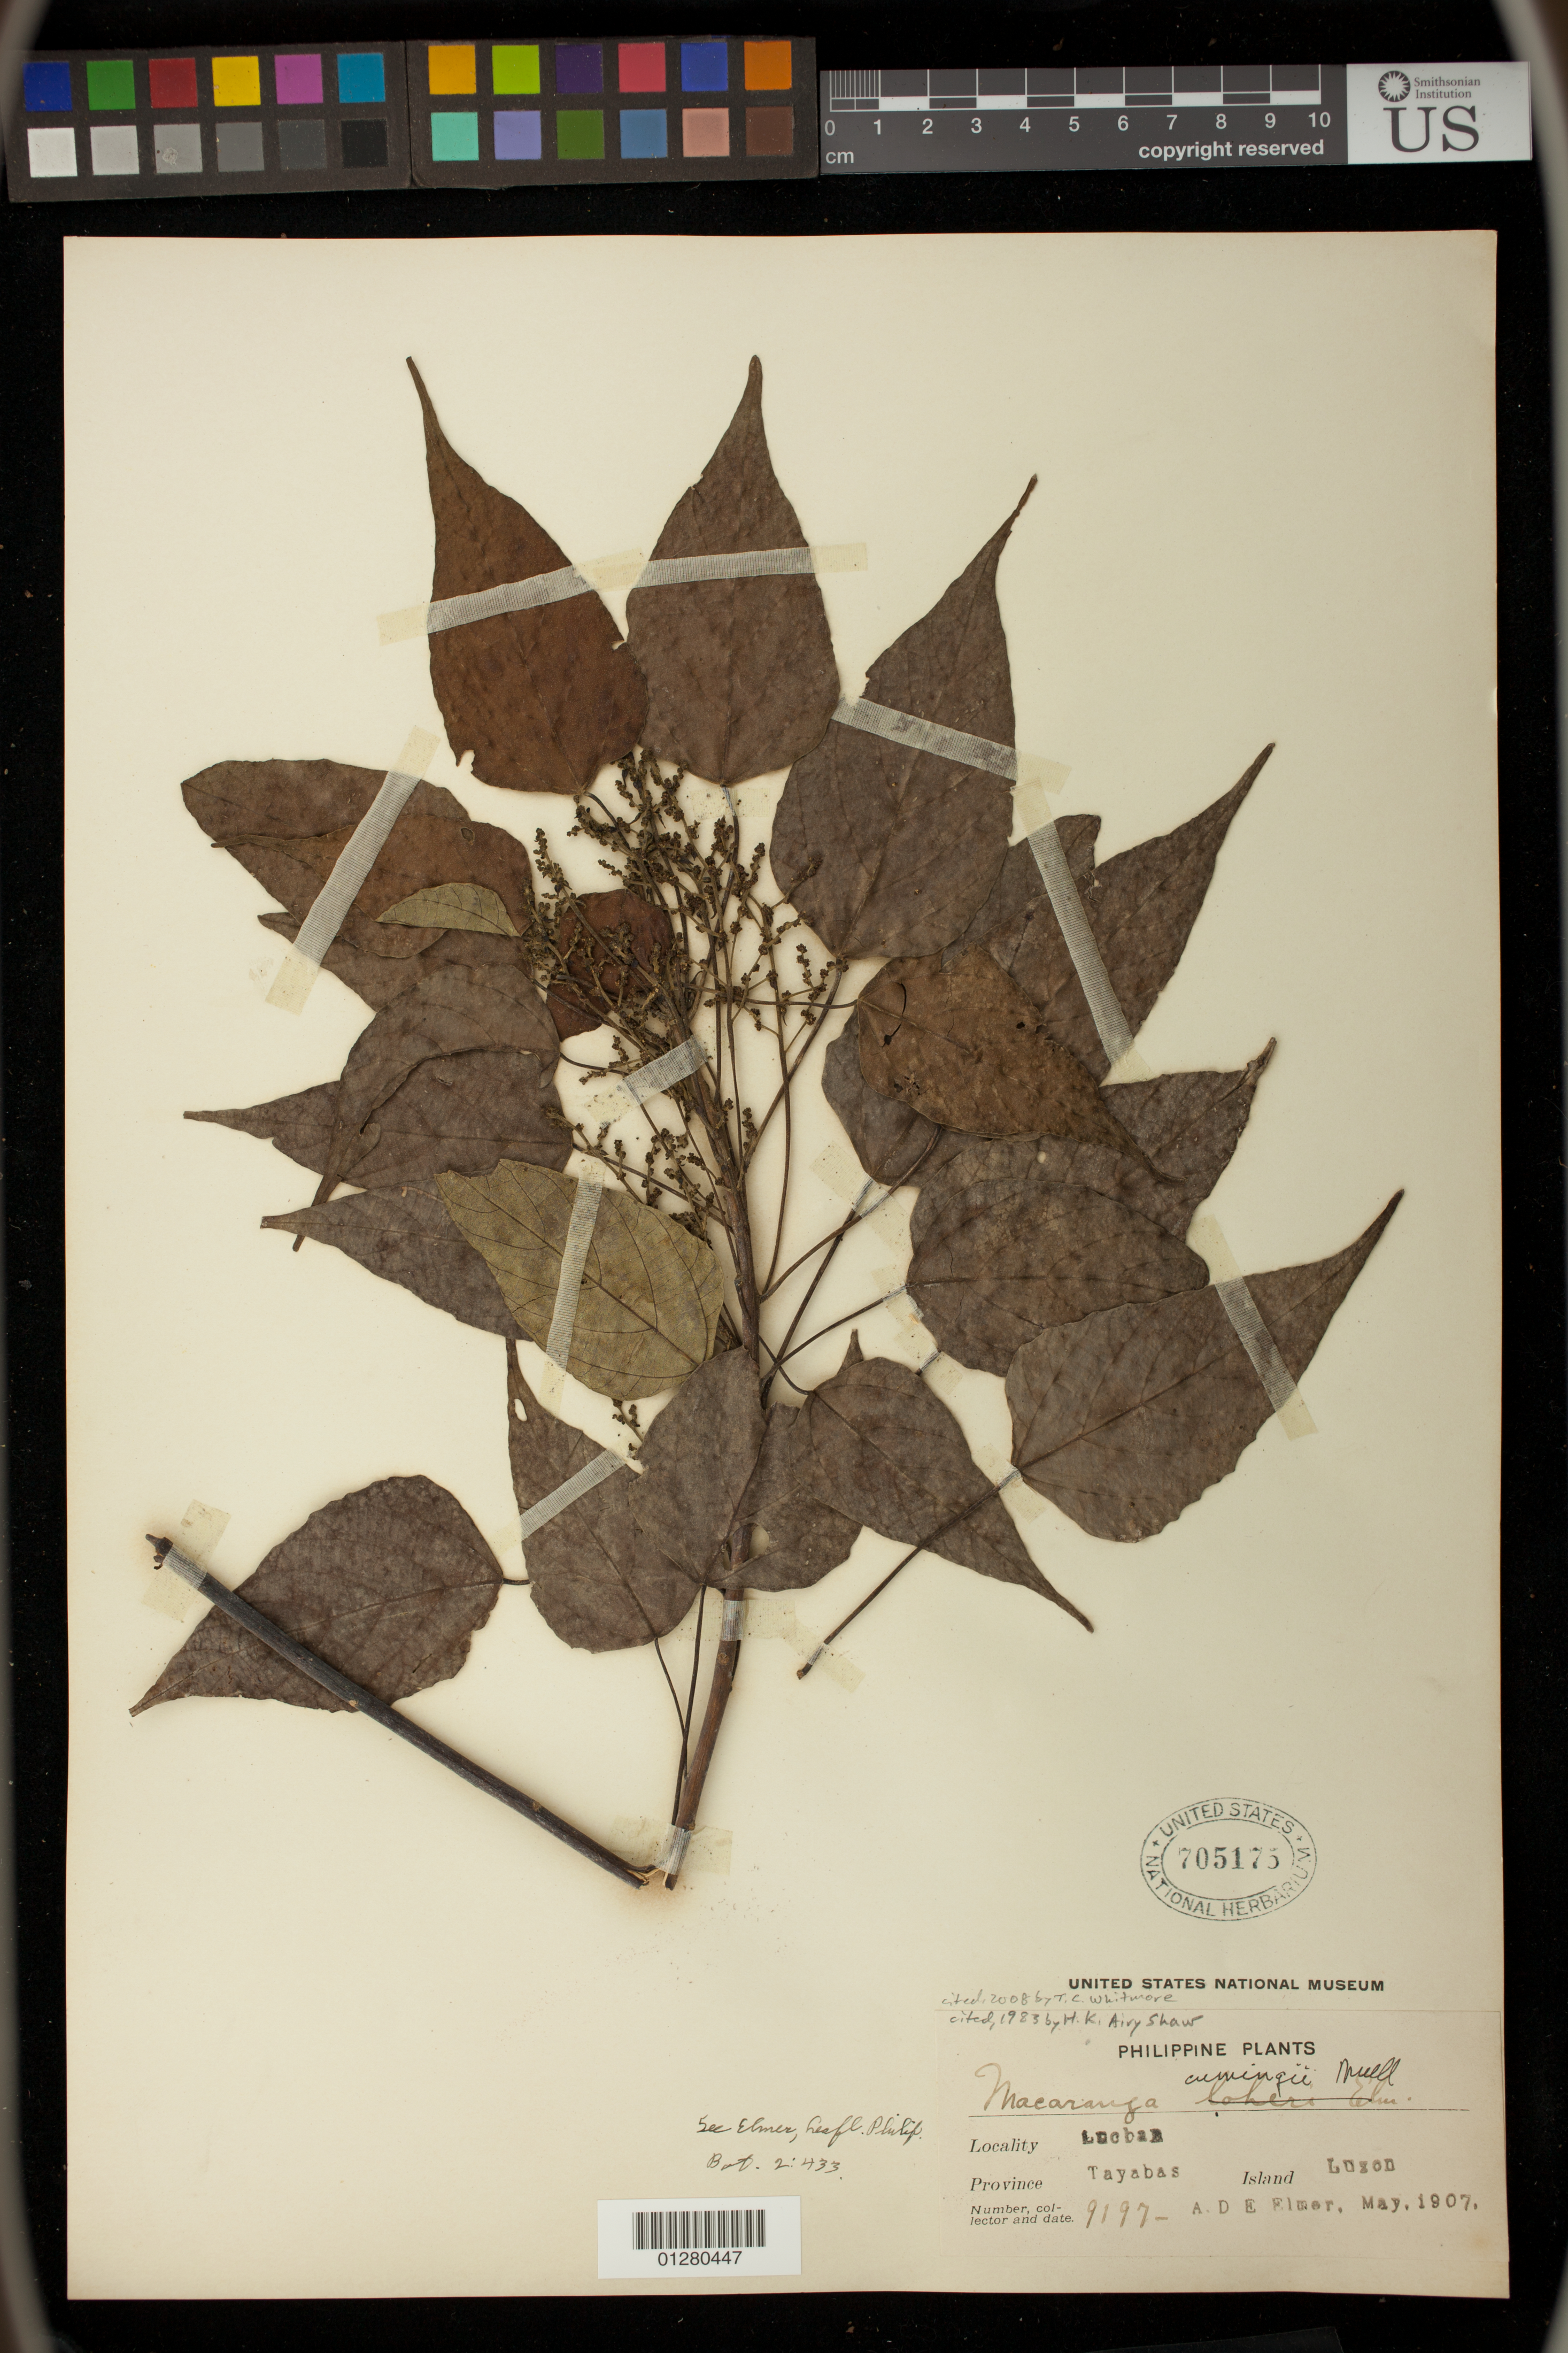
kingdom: Plantae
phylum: Tracheophyta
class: Magnoliopsida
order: Malpighiales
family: Euphorbiaceae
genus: Macaranga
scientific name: Macaranga cumingii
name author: Müll. Arg.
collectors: A. D. E. Elmer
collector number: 9197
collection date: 1907-05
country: Philippines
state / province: Calabarzon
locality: Tayabas, Lucban,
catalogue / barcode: US 705175